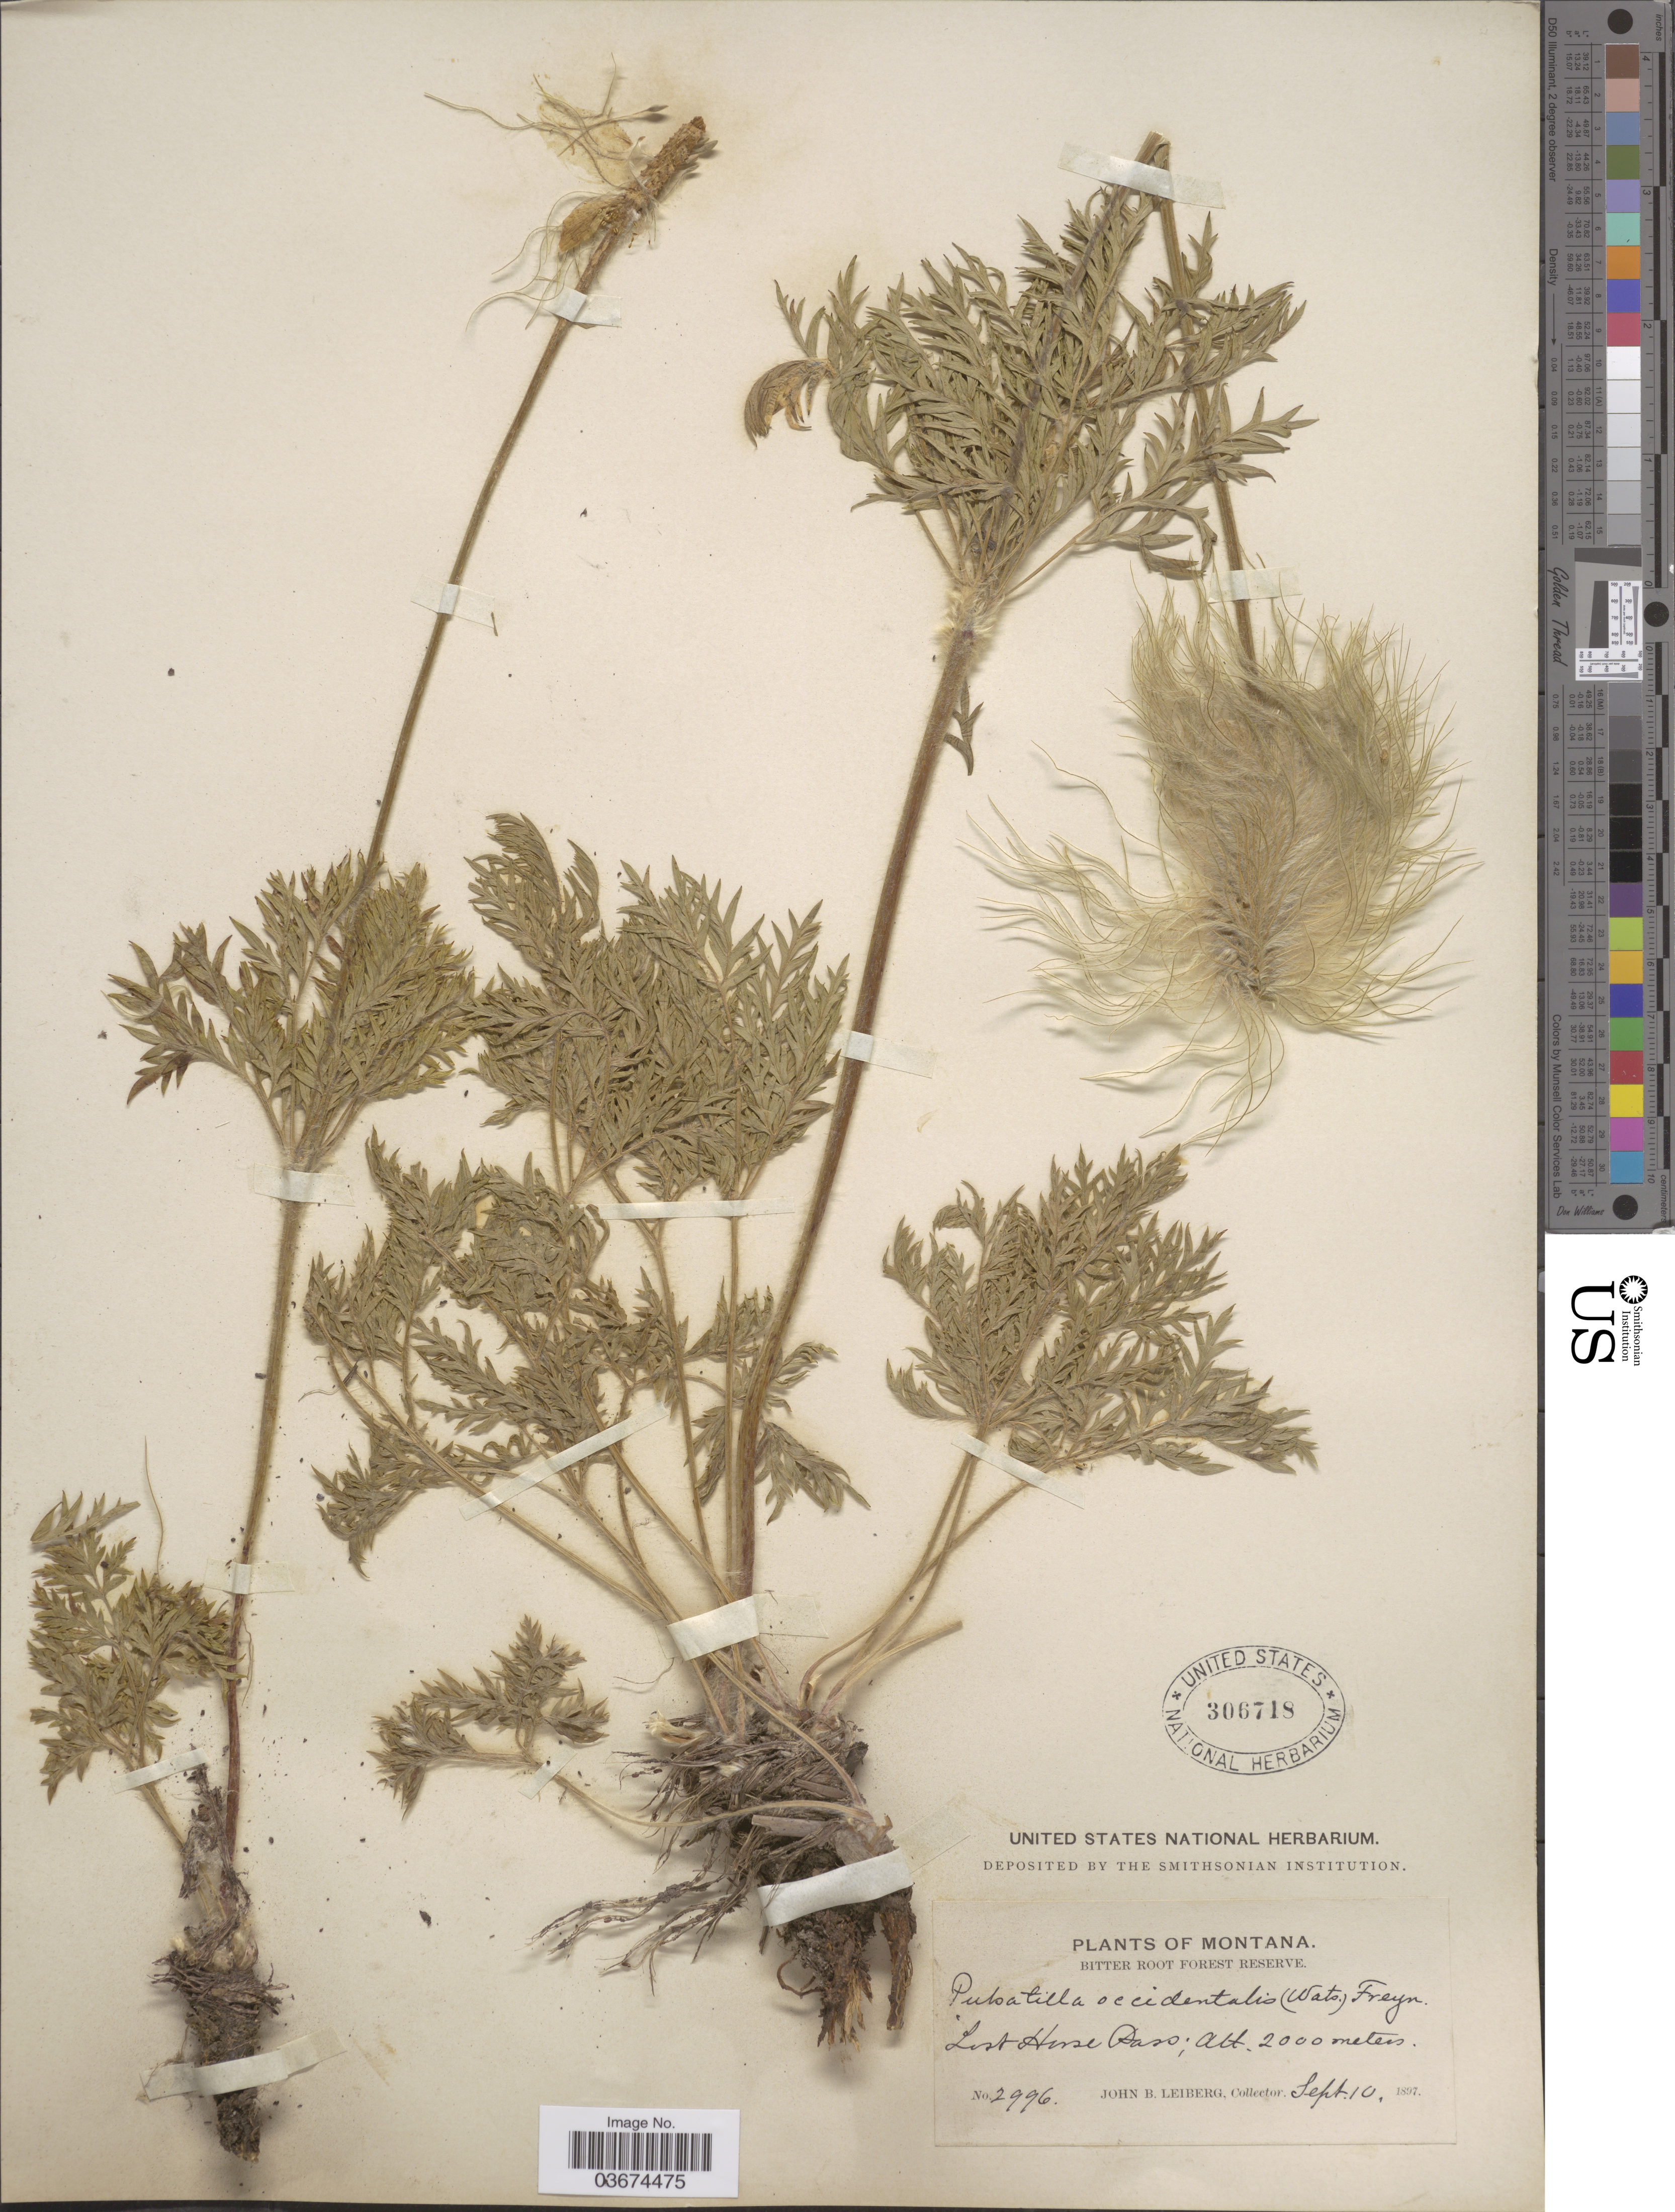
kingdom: Plantae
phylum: Tracheophyta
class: Magnoliopsida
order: Ranunculales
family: Ranunculaceae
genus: Pulsatilla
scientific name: Pulsatilla occidentalis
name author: (S. Watson) Freyn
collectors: J. B. Leiberg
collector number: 2996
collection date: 1897-09-10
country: United States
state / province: Montana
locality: Bitter Root Forest Reserve. Lost Horse Pass.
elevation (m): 2000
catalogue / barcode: US 306718